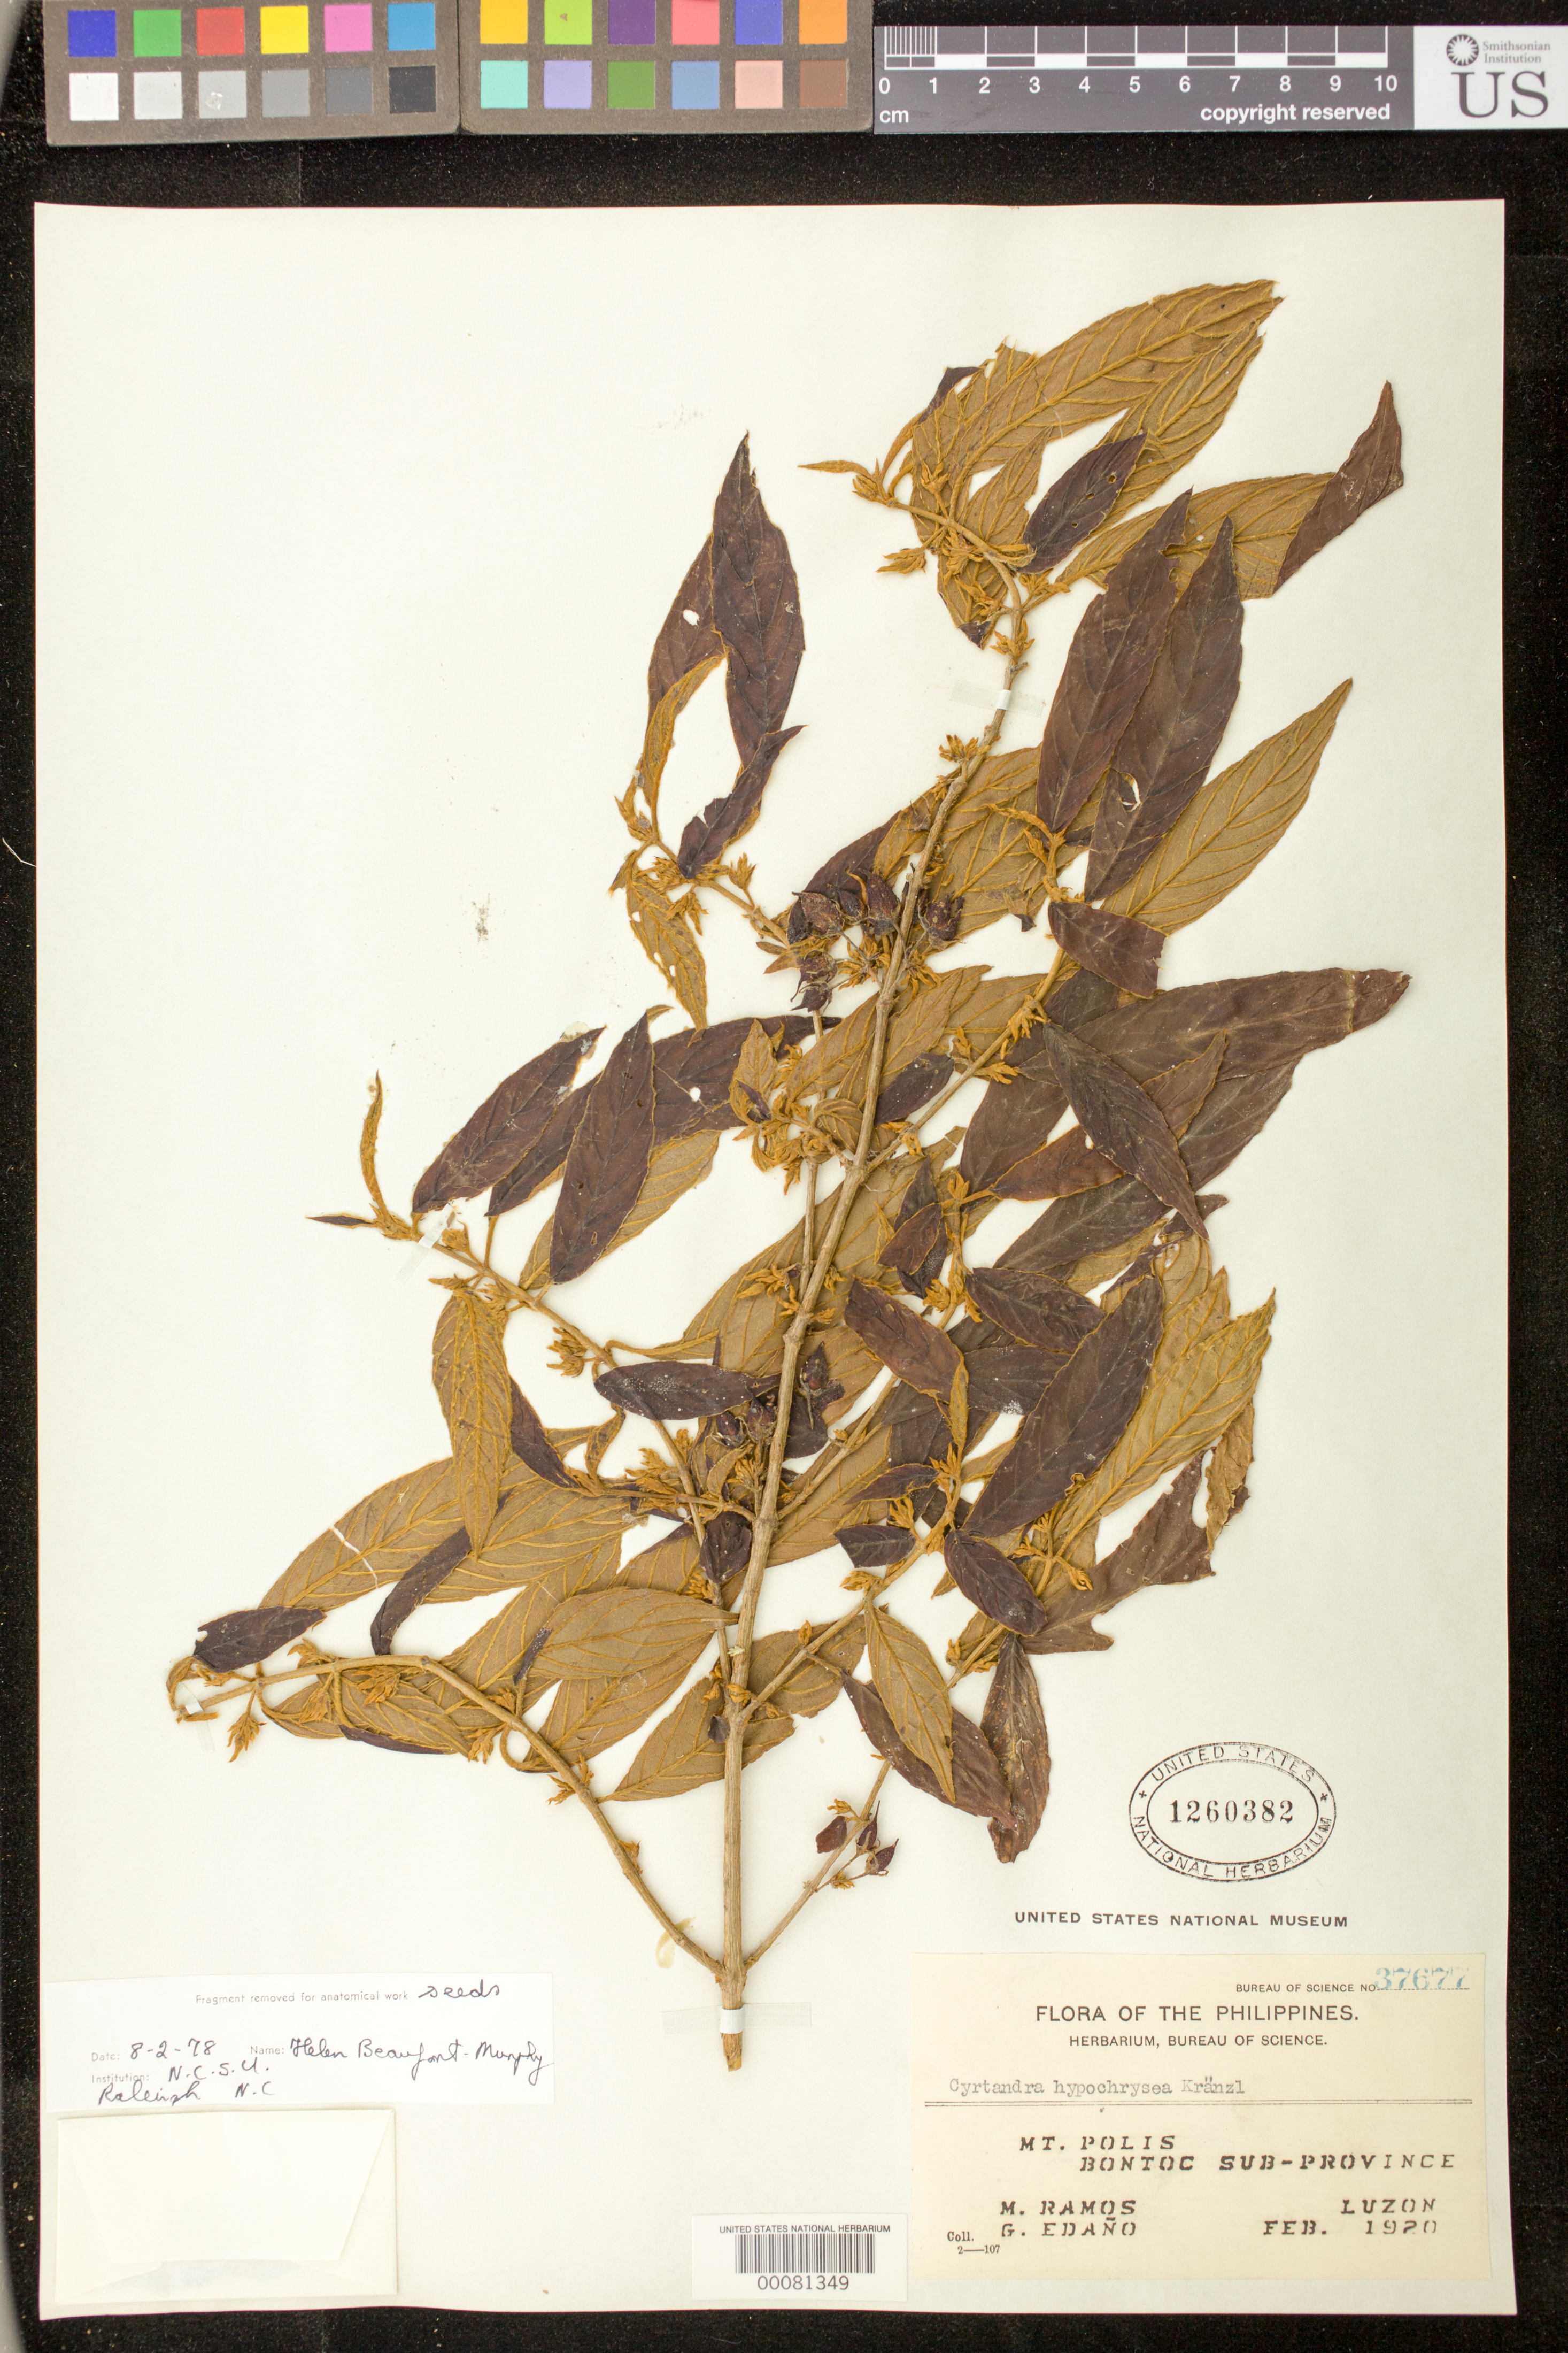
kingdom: Plantae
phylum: Tracheophyta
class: Magnoliopsida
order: Lamiales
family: Gesneriaceae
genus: Cyrtandra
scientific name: Cyrtandra hypochrysea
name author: Kraenzl.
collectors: M. Ramos & G. Edaño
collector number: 37677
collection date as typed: Feb 1920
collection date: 1920-02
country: Philippines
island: Luzon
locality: Mt polis, bontoc sub-province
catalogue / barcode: US 1260382